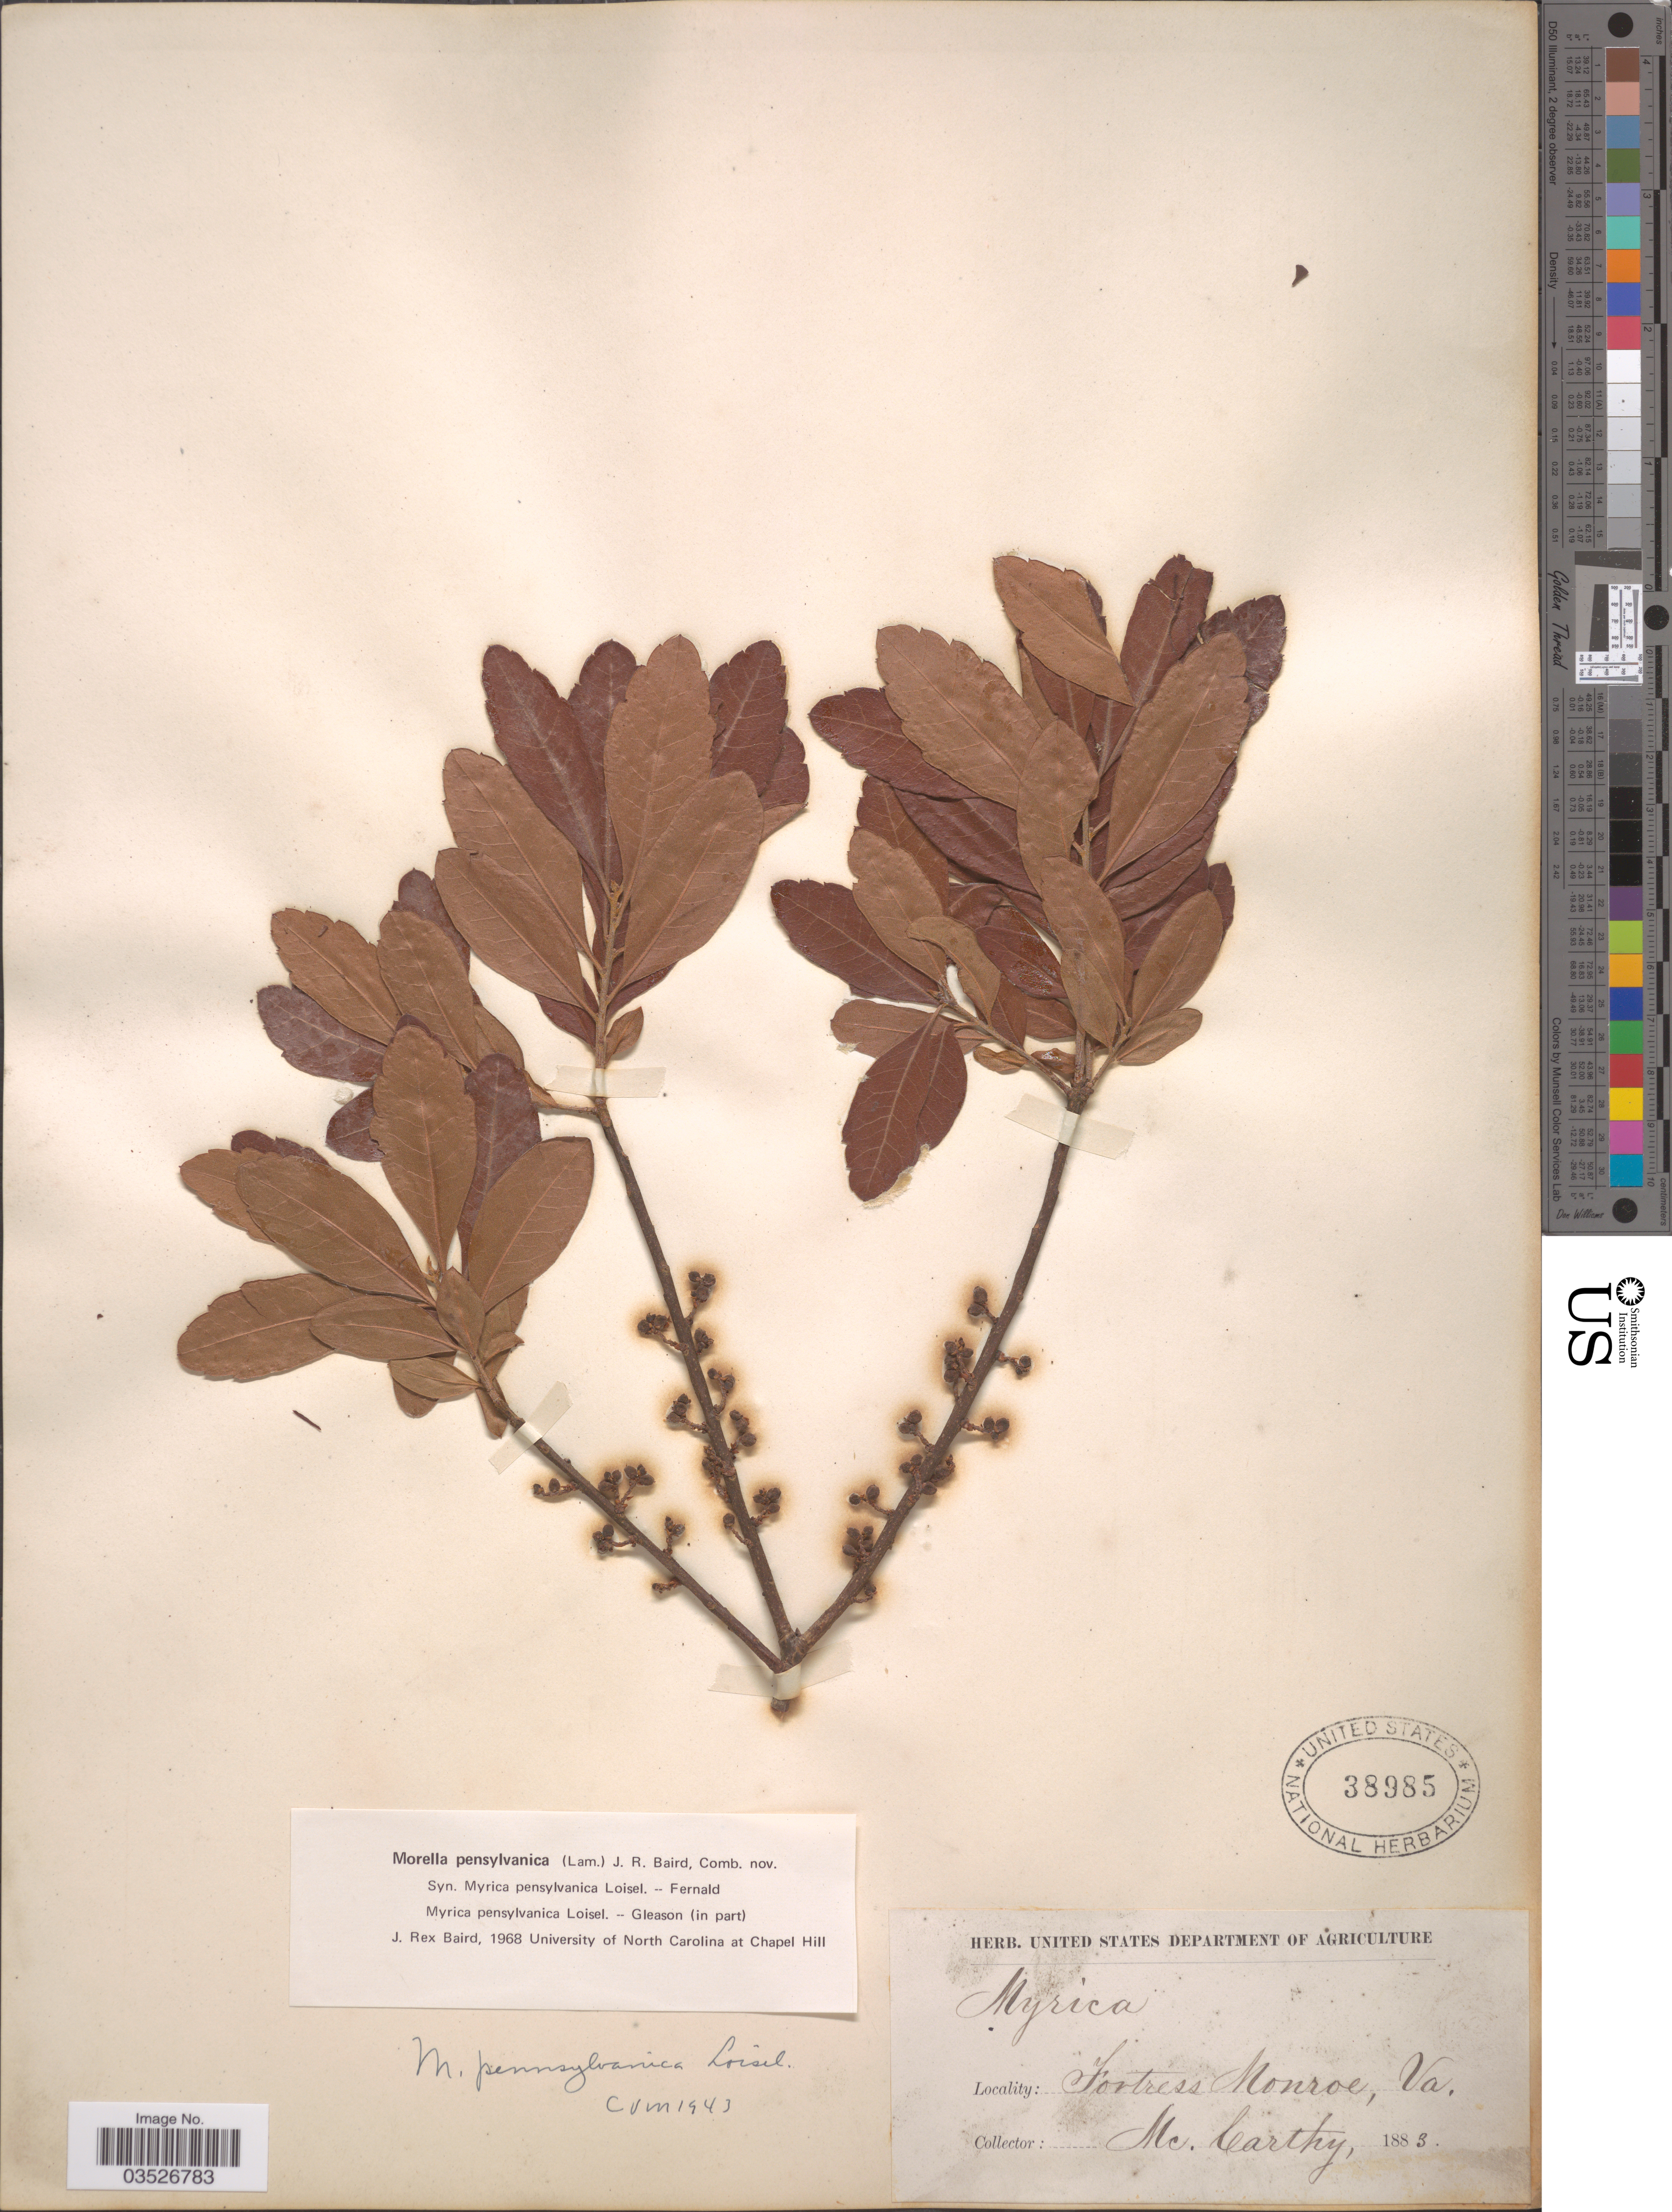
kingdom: Plantae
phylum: Tracheophyta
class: Magnoliopsida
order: Fagales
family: Myricaceae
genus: Morella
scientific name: Morella pensylvanica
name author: (Mirb.) Kartesz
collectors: -- McCarthy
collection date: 1883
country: United States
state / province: Virginia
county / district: City of Hampton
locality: Fortress Monroe.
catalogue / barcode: US 38985